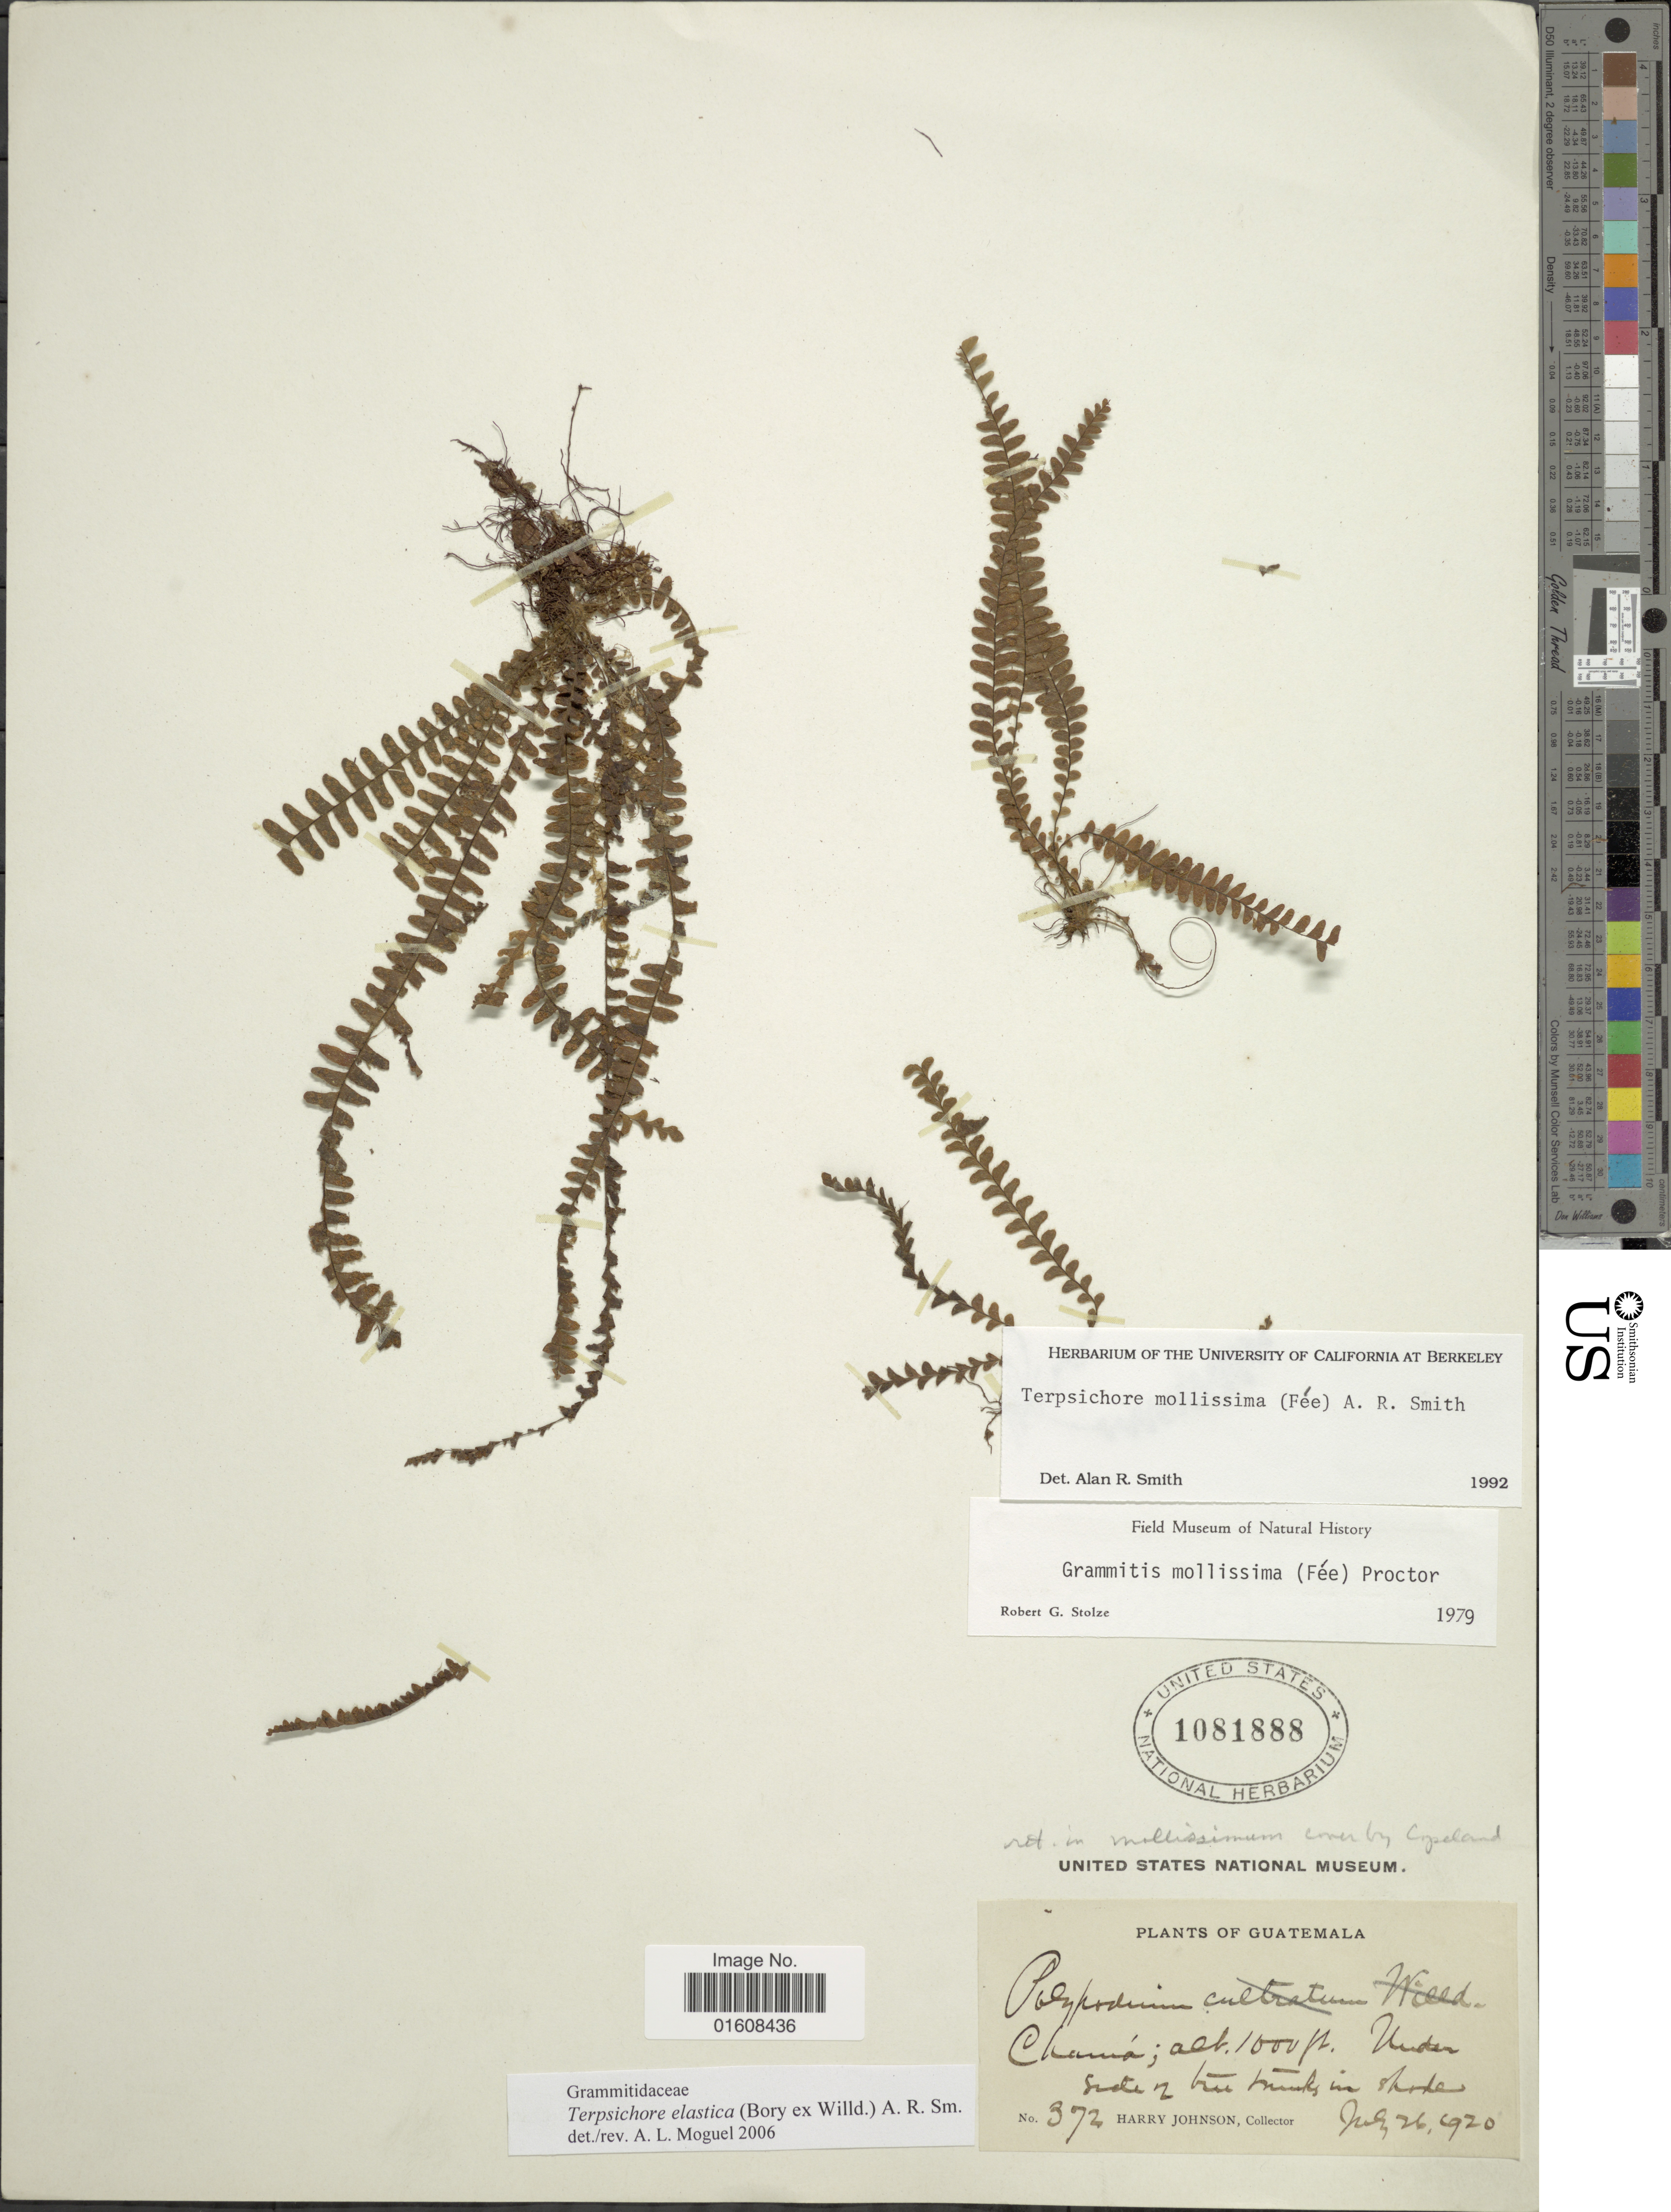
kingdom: Plantae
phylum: Tracheophyta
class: Polypodiopsida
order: Polypodiales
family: Polypodiaceae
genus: Alansmia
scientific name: Alansmia elastica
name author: (Bory ex Willd.) Moguel & M. Kessler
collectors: H. Johnson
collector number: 372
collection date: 1920-07-23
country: Guatemala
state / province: Alta Verapaz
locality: Chama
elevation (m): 305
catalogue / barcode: US 1081888